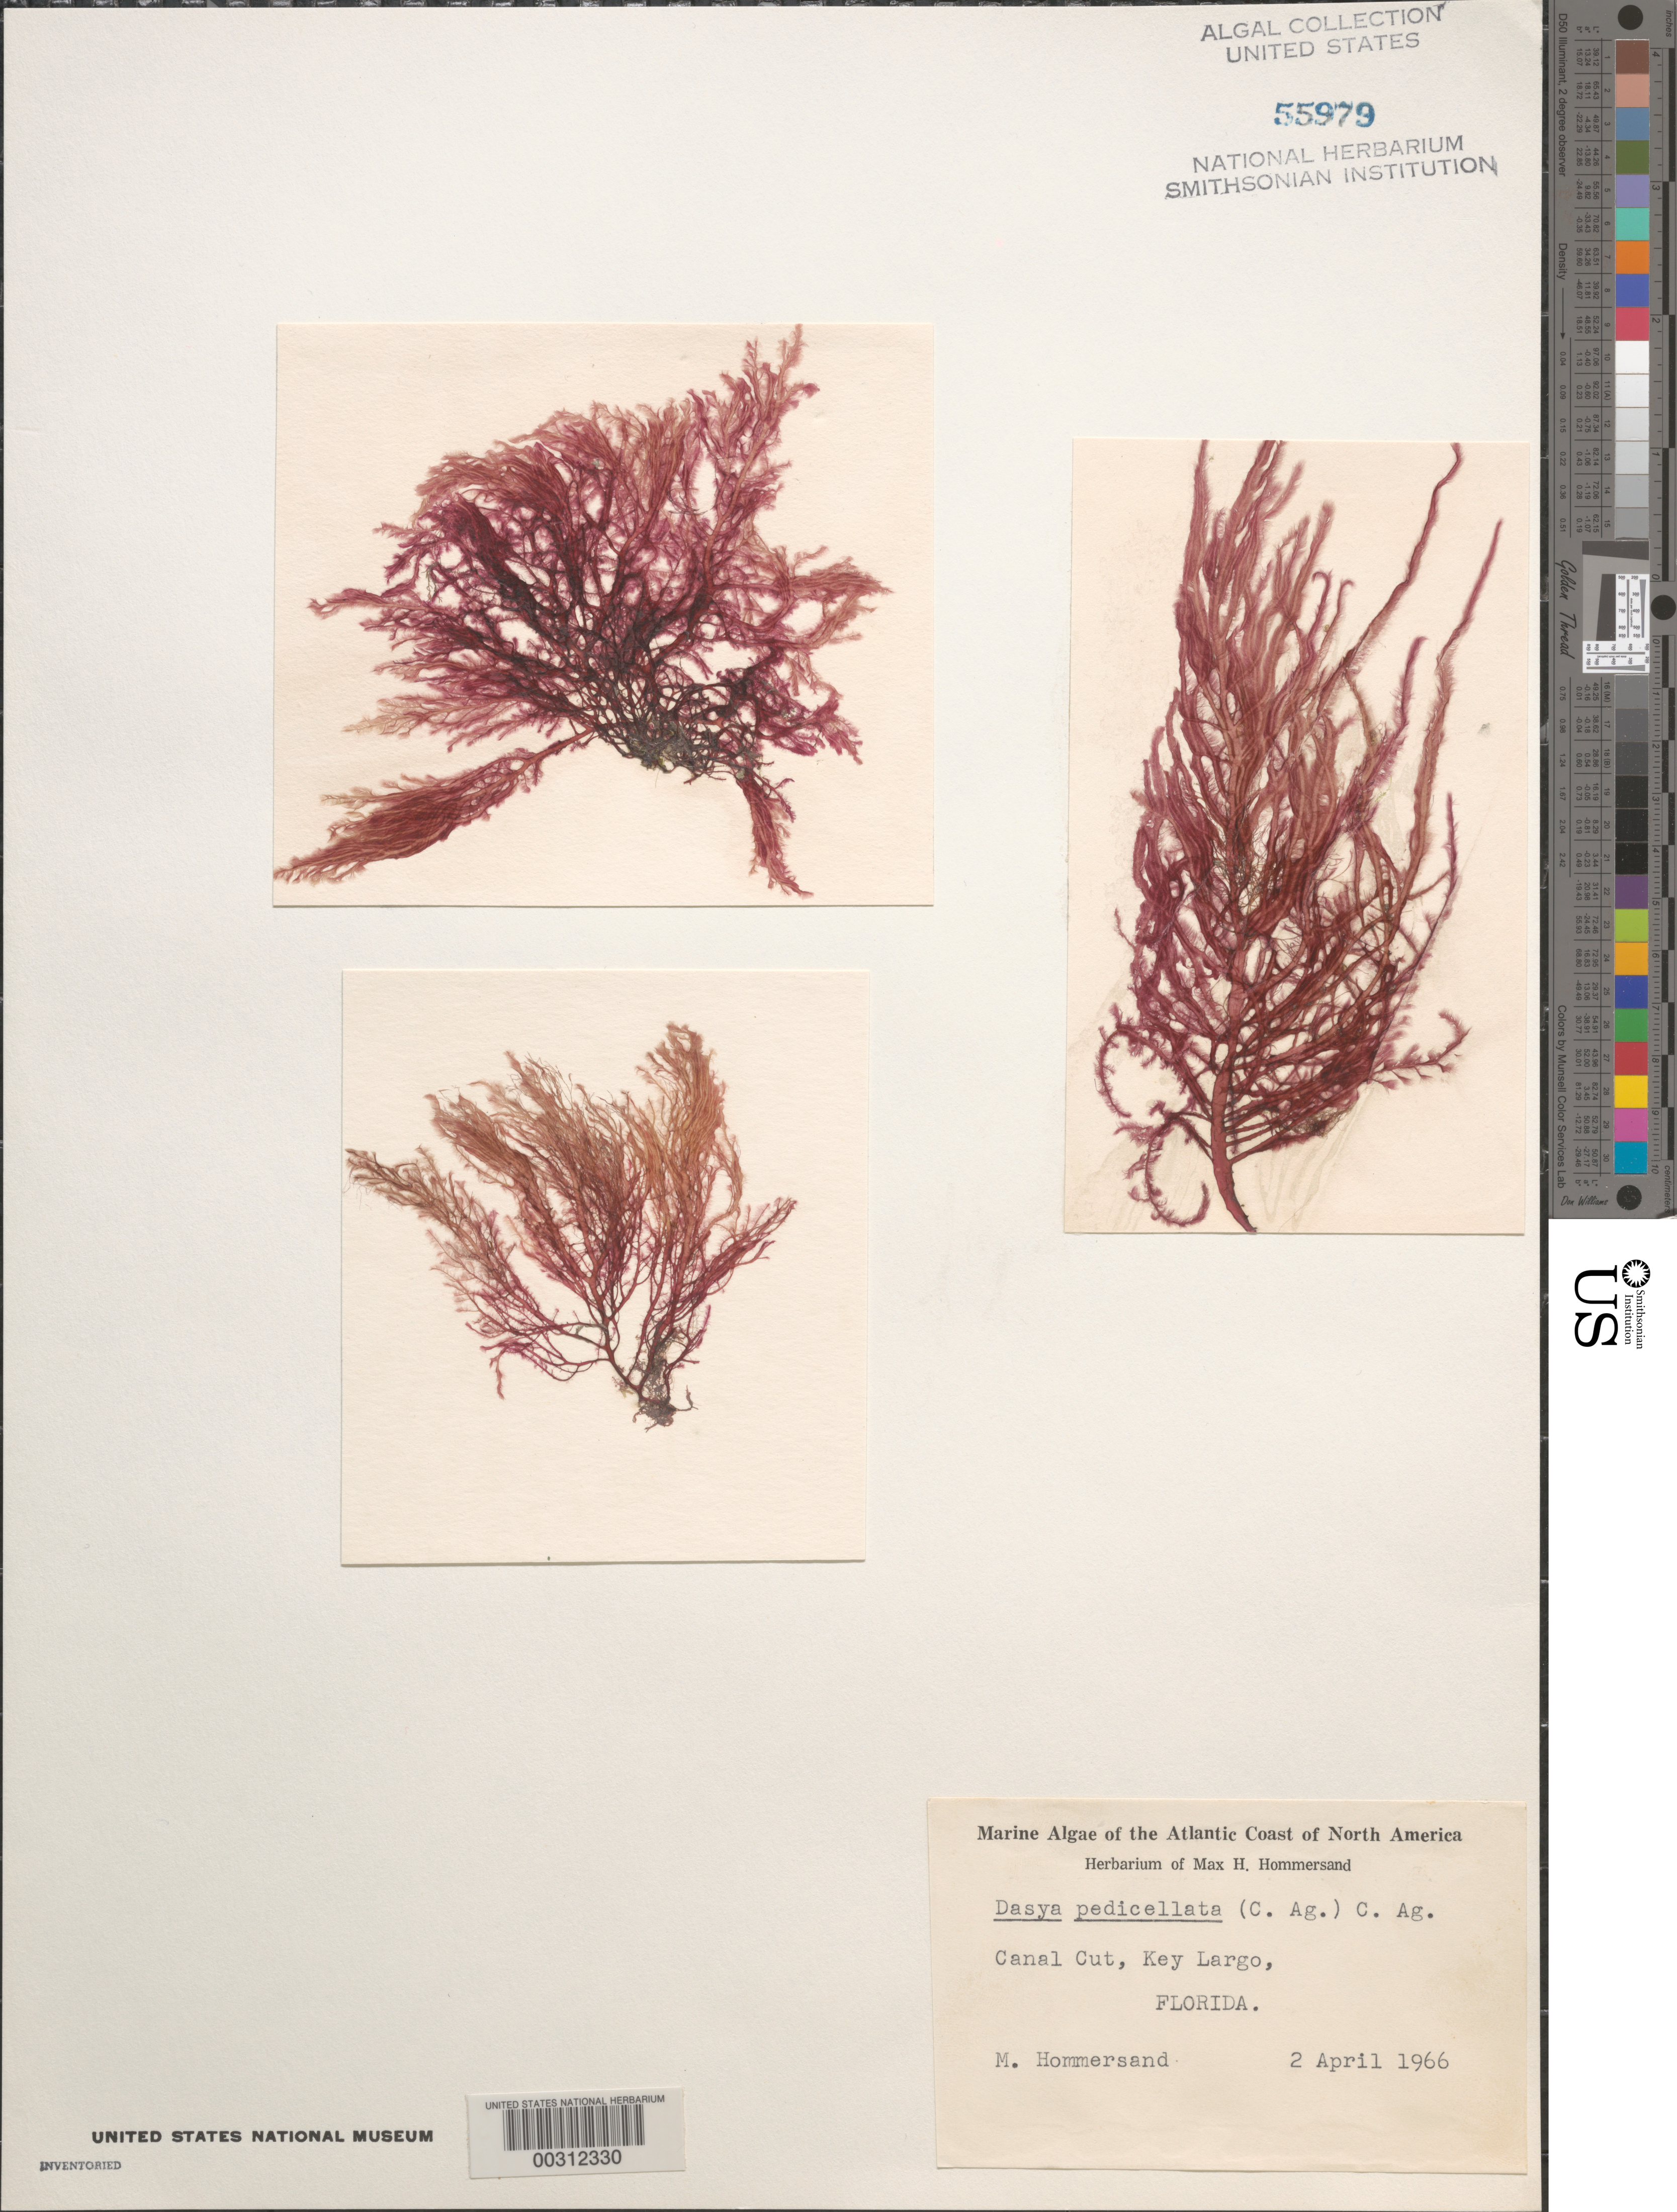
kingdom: Plantae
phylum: Rhodophyta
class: Florideophyceae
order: Ceramiales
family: Dasyaceae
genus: Dasya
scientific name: Dasya pedicellata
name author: (C. Agardh) C. Agardh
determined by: Algae name updating Project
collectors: M. H. Hommersand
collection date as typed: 02 Apr 1966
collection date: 1966-04-02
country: United States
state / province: Florida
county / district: Monroe County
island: Key Largo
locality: Canal Cut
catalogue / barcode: US 55979